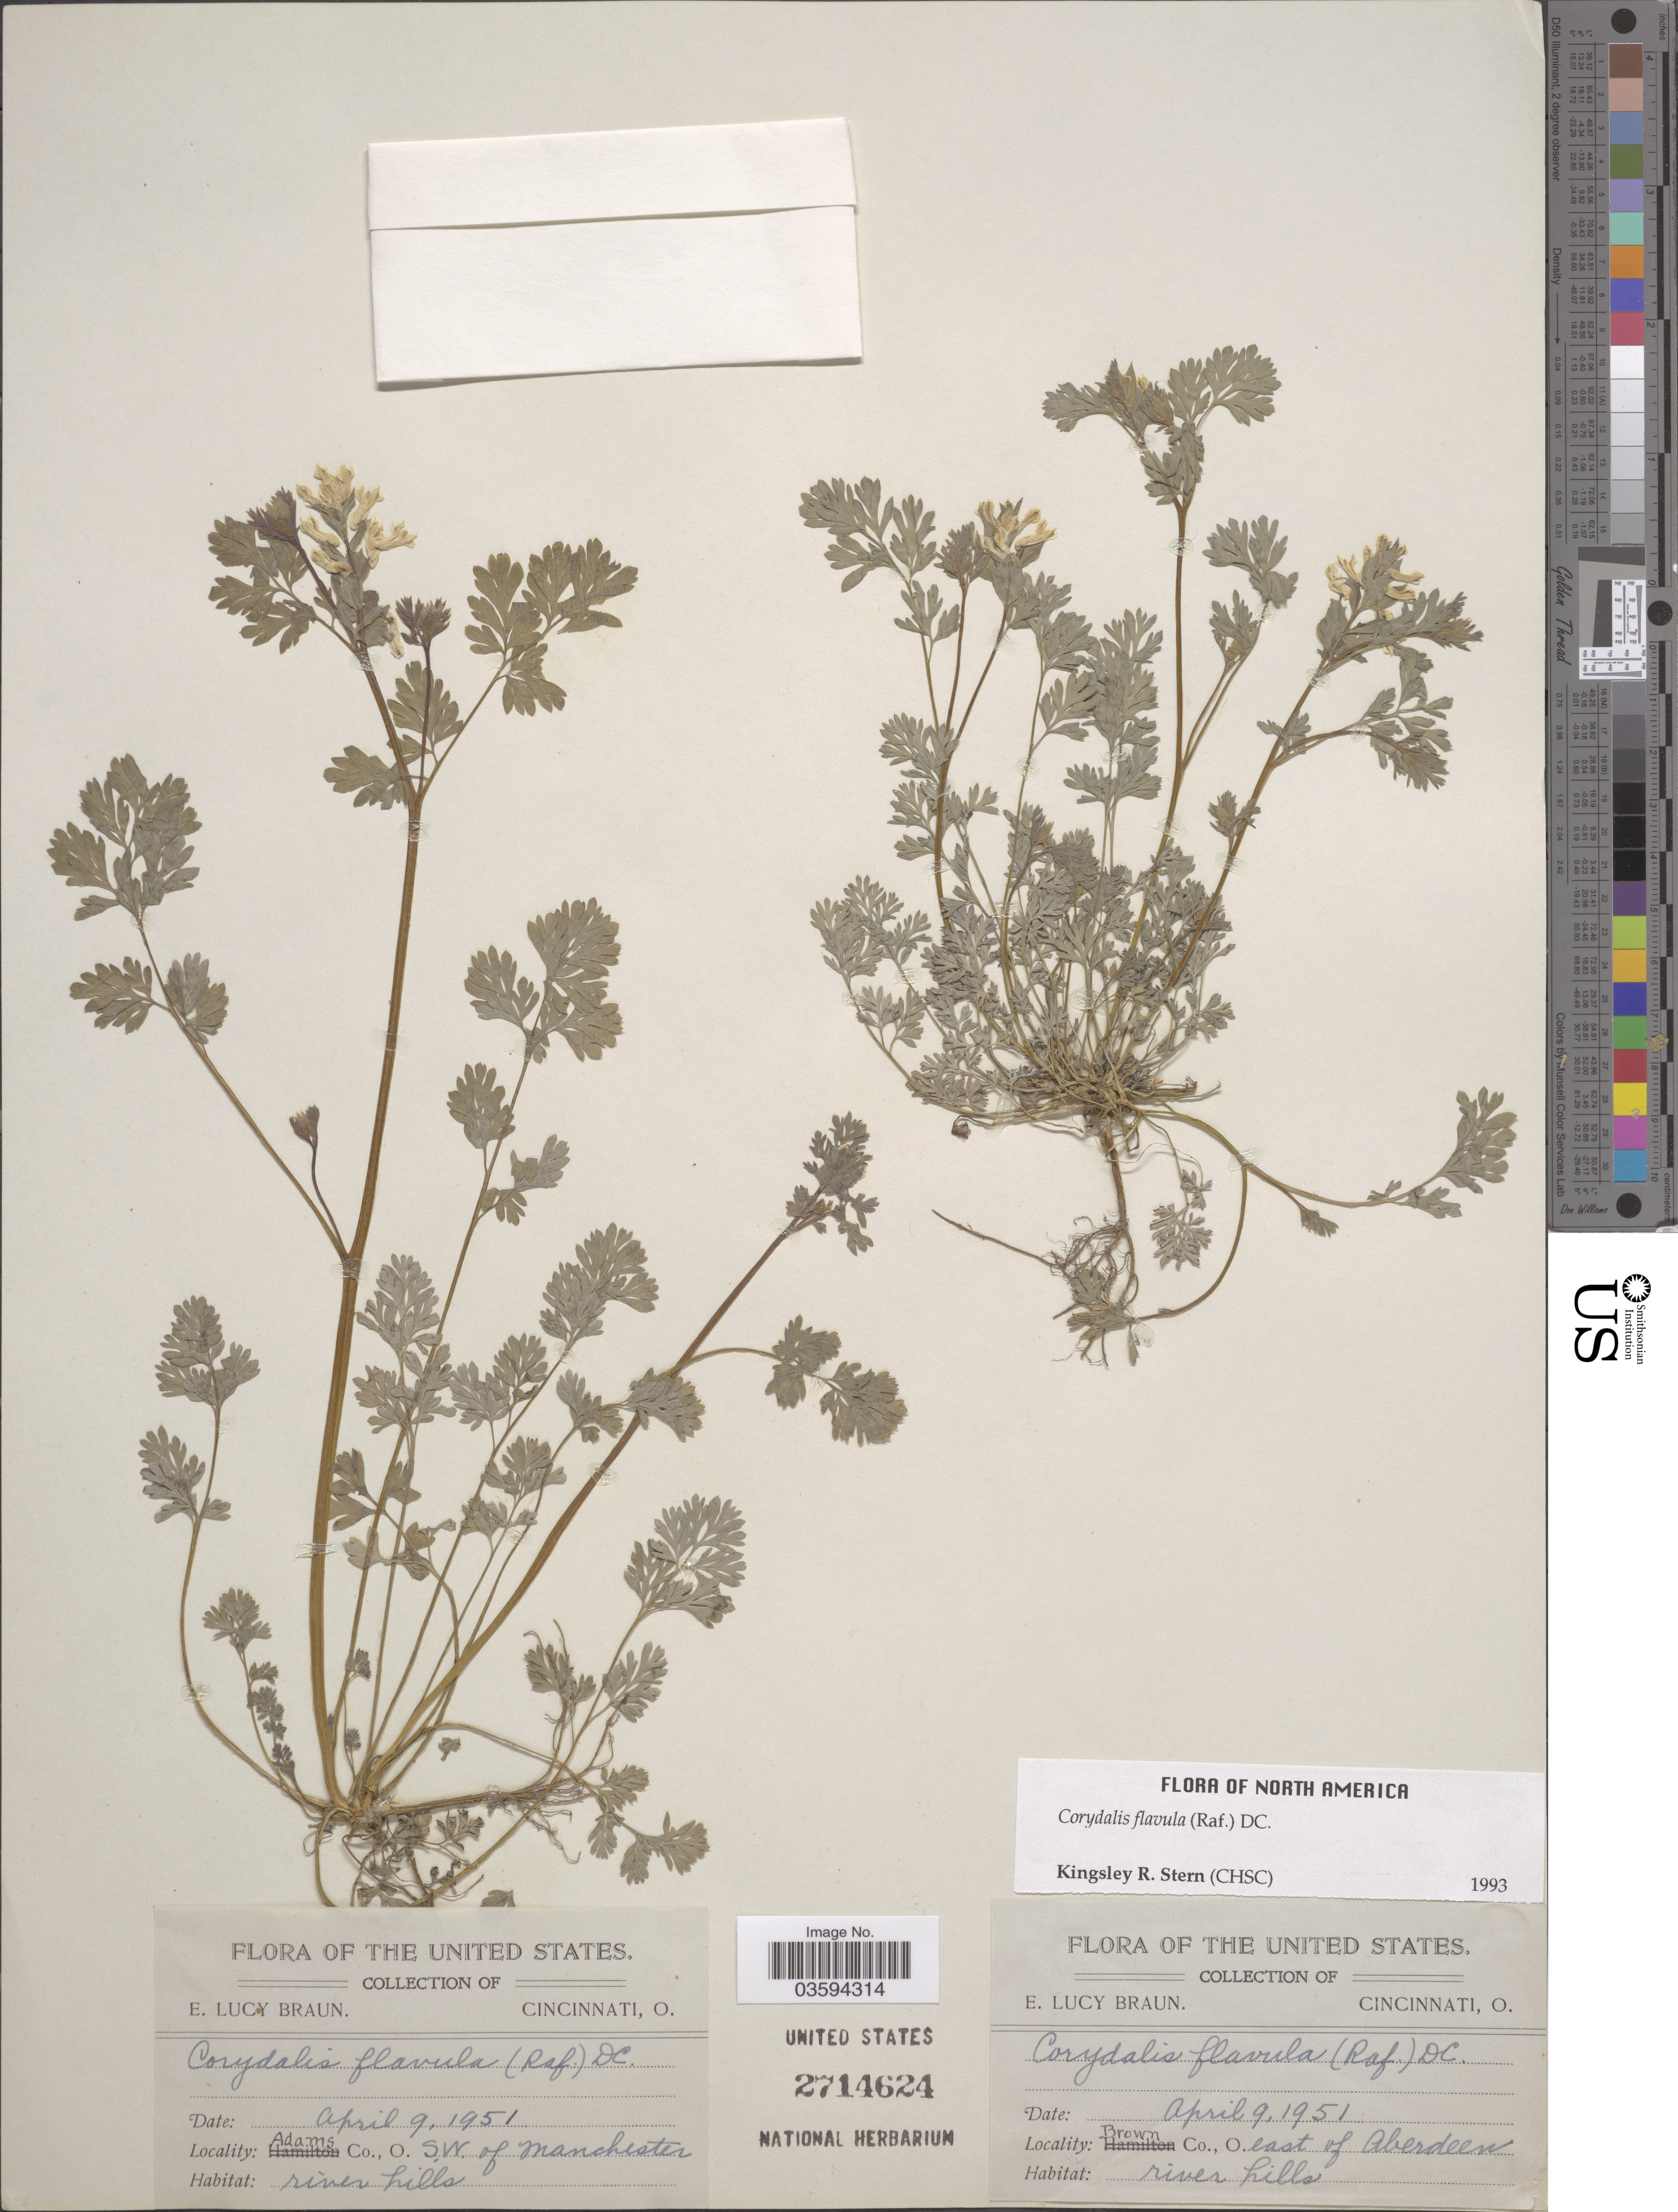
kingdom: Plantae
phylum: Tracheophyta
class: Magnoliopsida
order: Ranunculales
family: Papaveraceae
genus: Corydalis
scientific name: Corydalis flavula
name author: (Raf.) DC.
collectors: E. L. Braun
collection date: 1951-04-09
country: United States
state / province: Ohio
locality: Brown Co., east of Aberdeen.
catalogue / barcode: US 2714624-2